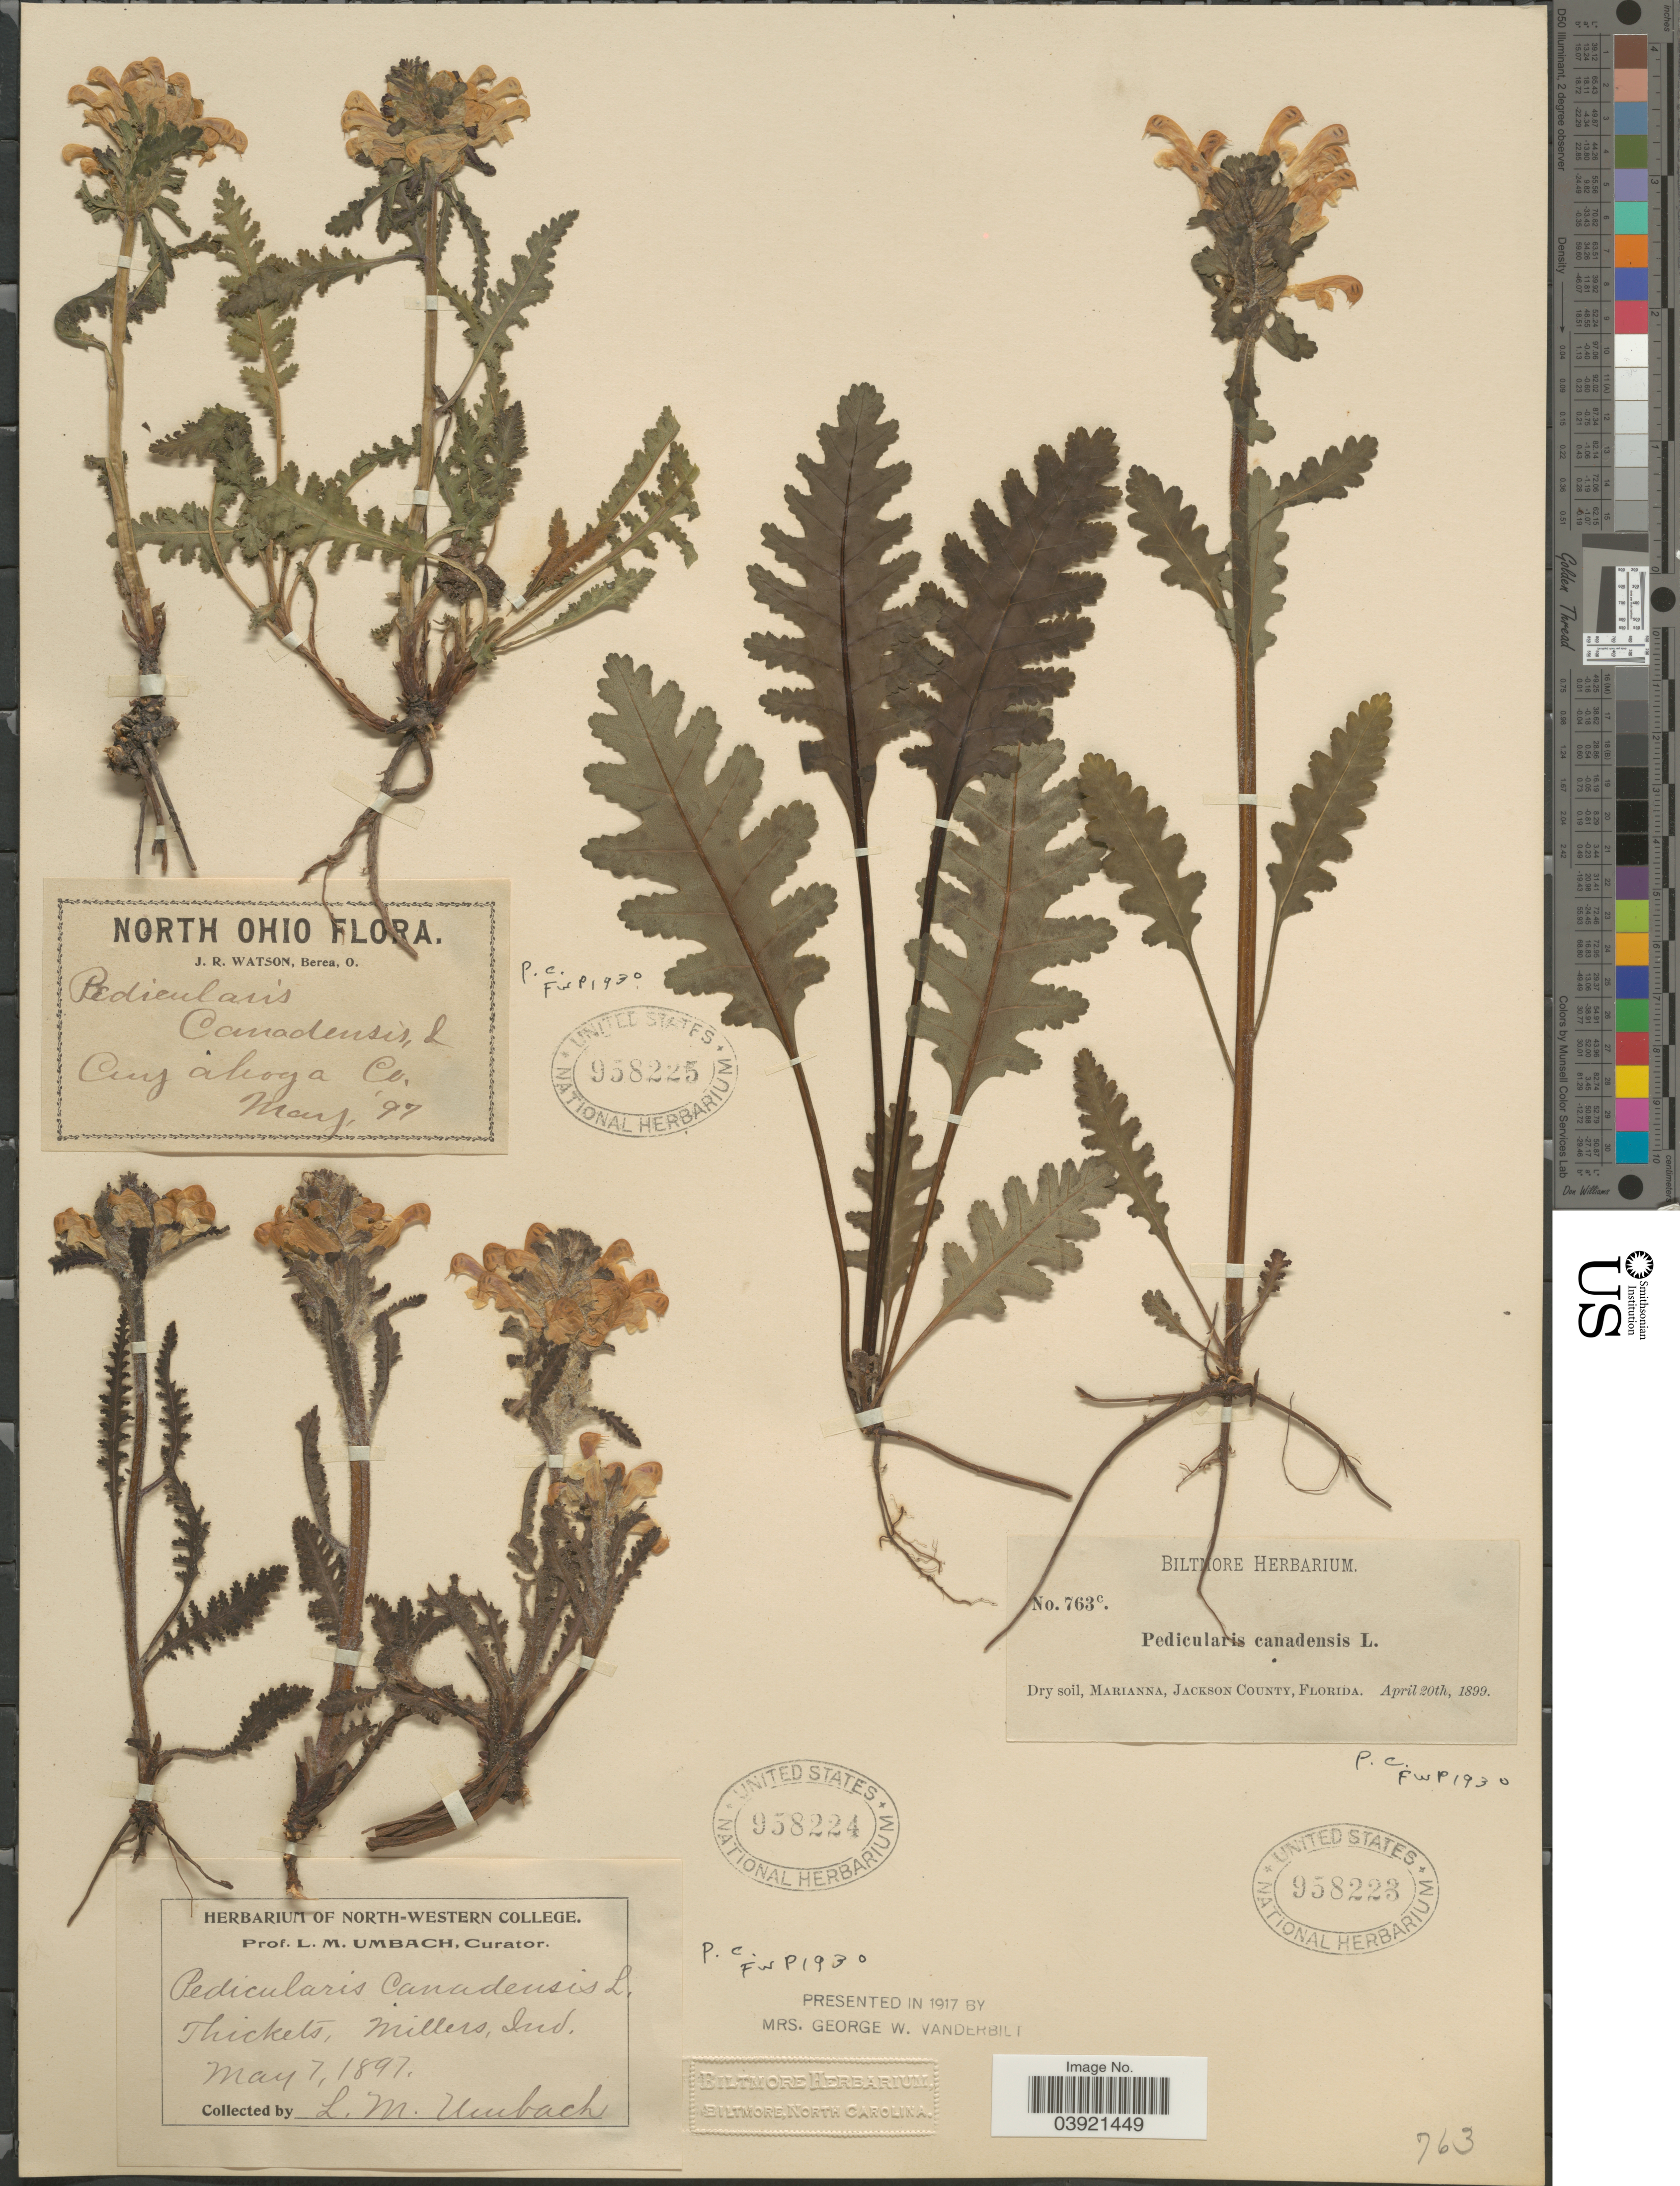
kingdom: Plantae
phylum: Tracheophyta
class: Magnoliopsida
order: Lamiales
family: Orobanchaceae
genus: Pedicularis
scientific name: Pedicularis canadensis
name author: L.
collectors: ex herb. Biltmore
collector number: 763c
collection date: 1899-04-20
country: United States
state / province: Florida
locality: Marianna, Jackson County.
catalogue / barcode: US 958223-3